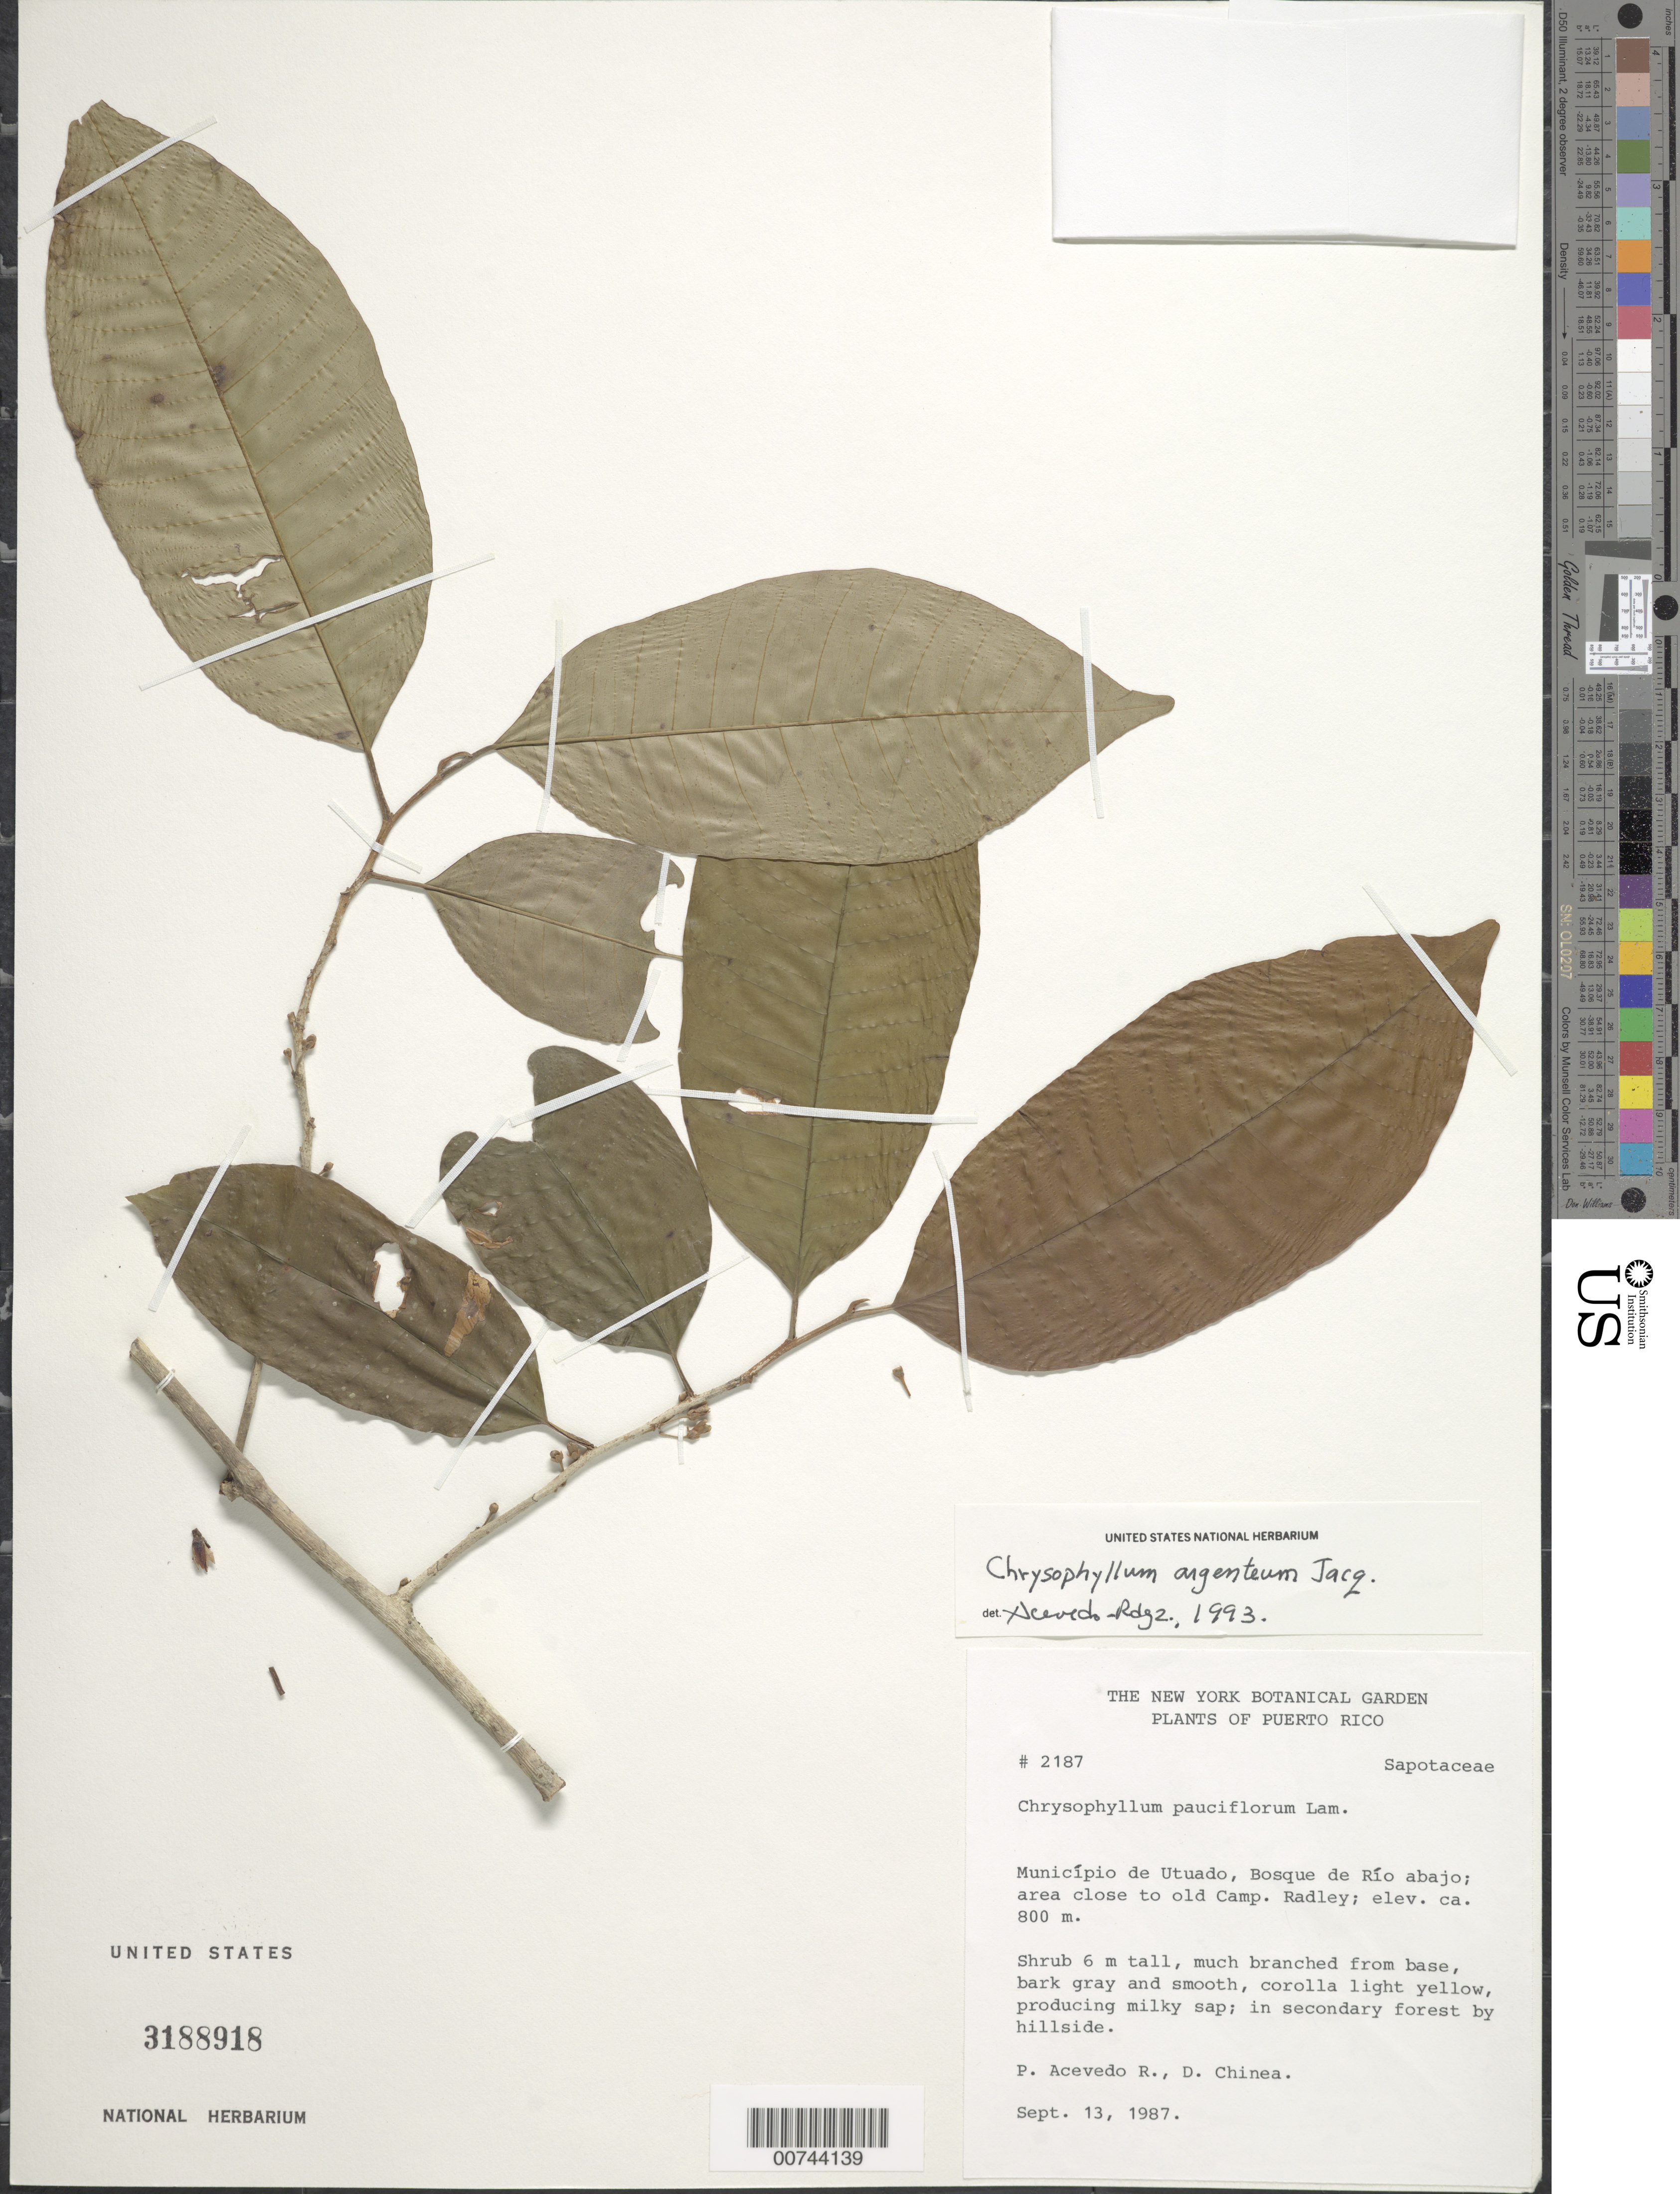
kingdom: Plantae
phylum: Tracheophyta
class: Magnoliopsida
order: Ericales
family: Sapotaceae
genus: Chrysophyllum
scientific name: Chrysophyllum argenteum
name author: Jacq.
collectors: P. Acevedo-Rodr. & D. Chinea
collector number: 2187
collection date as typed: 10 Sep 1987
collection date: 1987-09-10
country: Puerto Rico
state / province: Arecibo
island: Puerto Rico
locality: Arecibo; Bosque de Río Abajo, Camp Radley.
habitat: Area adjacent to camp.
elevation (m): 300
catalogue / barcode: US 3188918